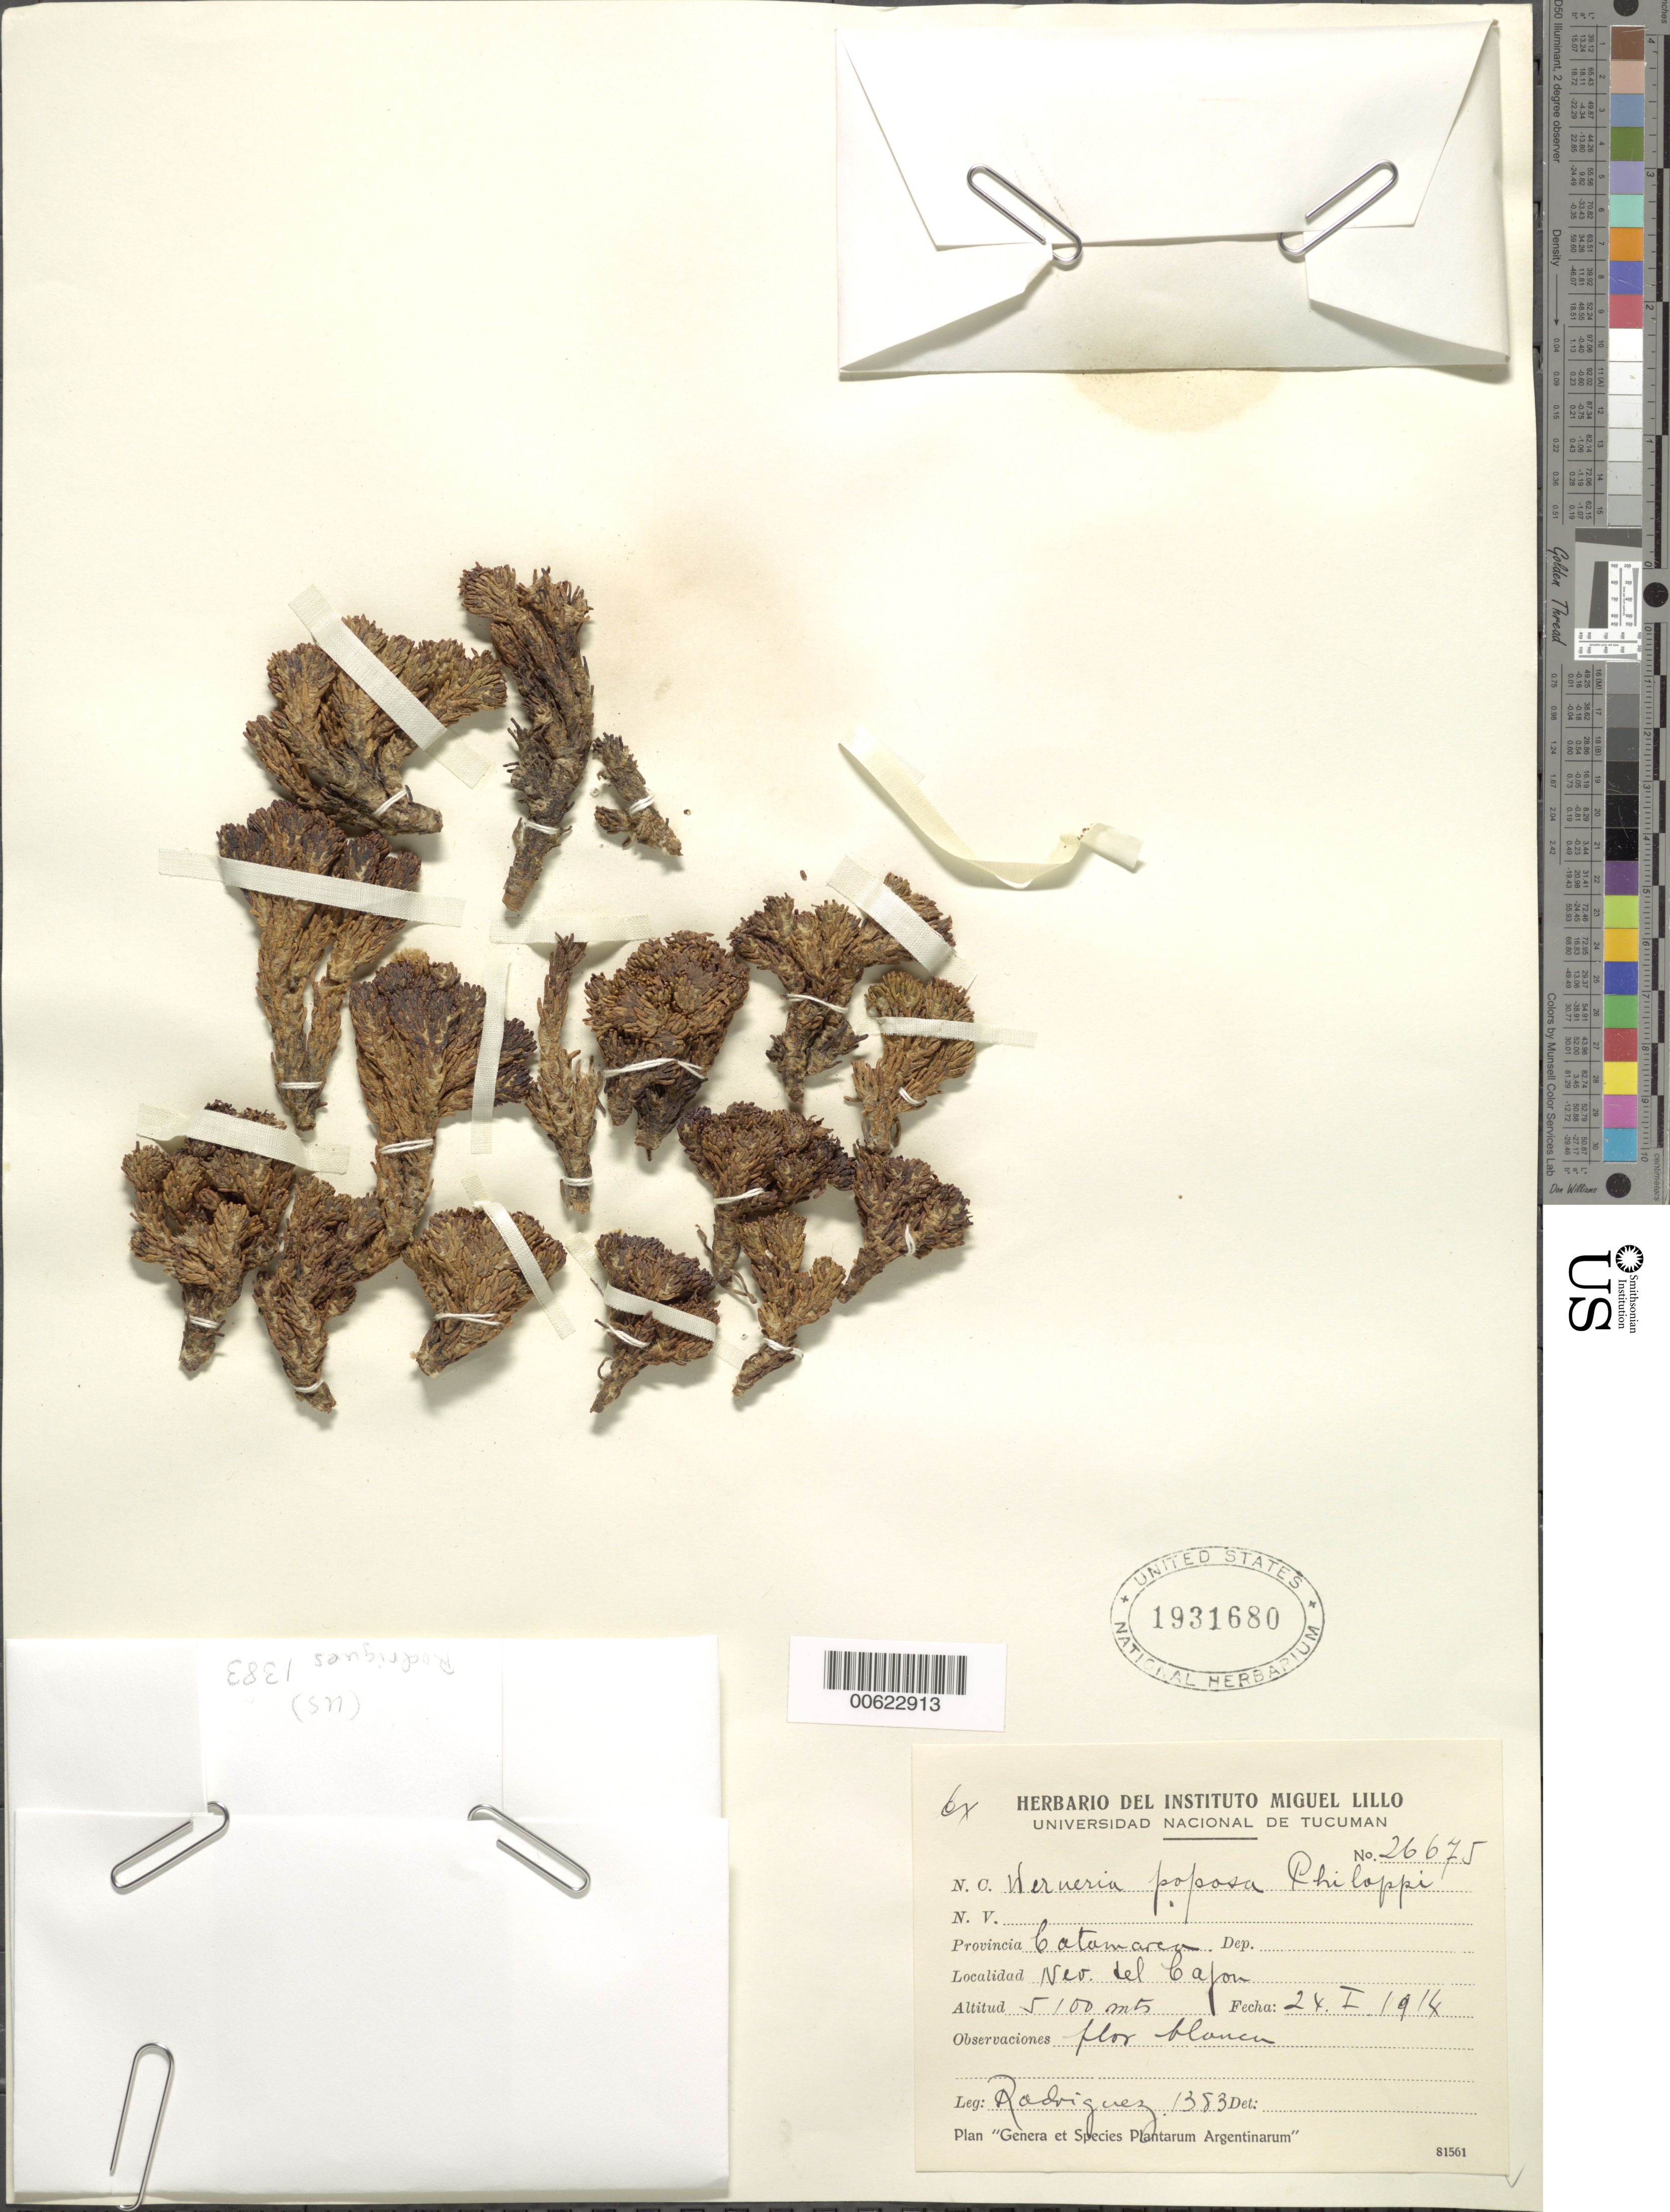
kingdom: Plantae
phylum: Tracheophyta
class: Magnoliopsida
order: Asterales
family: Asteraceae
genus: Xenophyllum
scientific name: Xenophyllum poposum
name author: (Phil.) V.A. Funk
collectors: Rodriguez, --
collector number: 26675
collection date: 1914-01-24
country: Argentina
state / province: Catamarca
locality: Nev. Del Cajon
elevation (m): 5100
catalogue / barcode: US 1931680